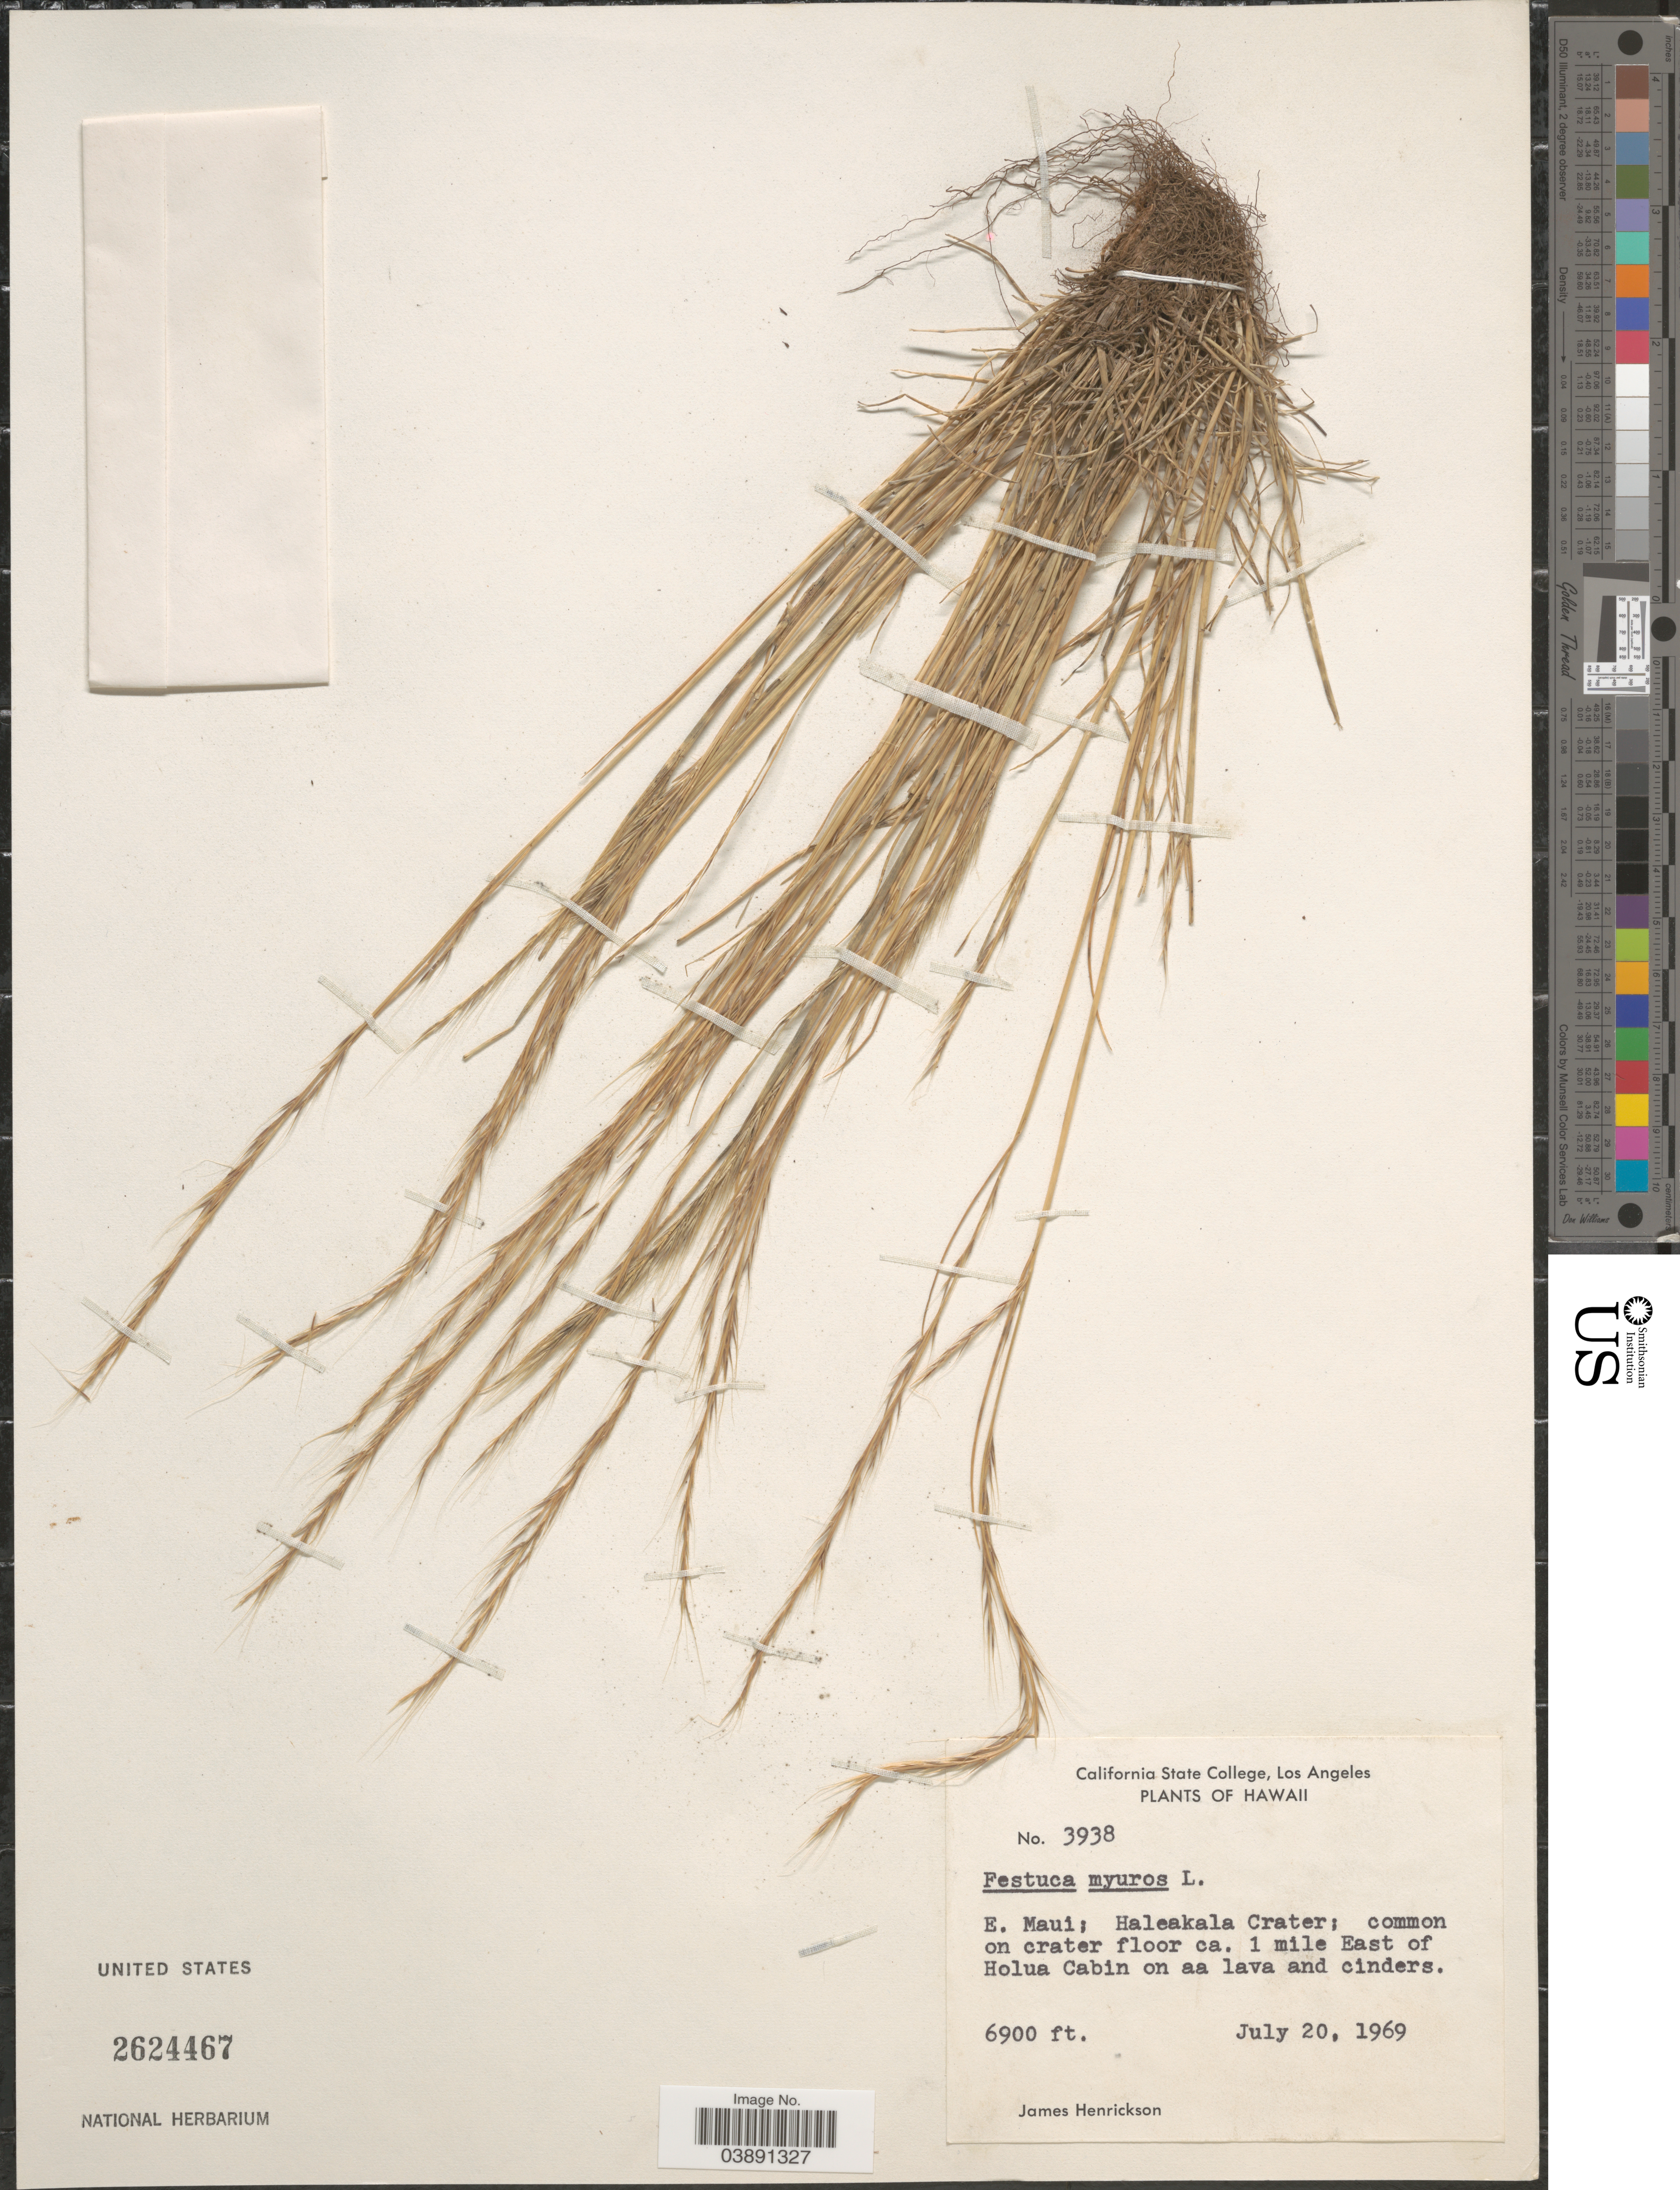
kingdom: Plantae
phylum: Tracheophyta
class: Liliopsida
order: Poales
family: Poaceae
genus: Festuca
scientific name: Festuca myuros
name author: L.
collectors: J. Henrickson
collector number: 3938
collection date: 1969-07-20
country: United States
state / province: Hawaii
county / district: Maui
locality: E. Maui; Haleakala Crater; on crater floor ca. 1 mile East of Holua Cabin on aa lava and cinders.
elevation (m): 2103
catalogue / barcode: US 2624467